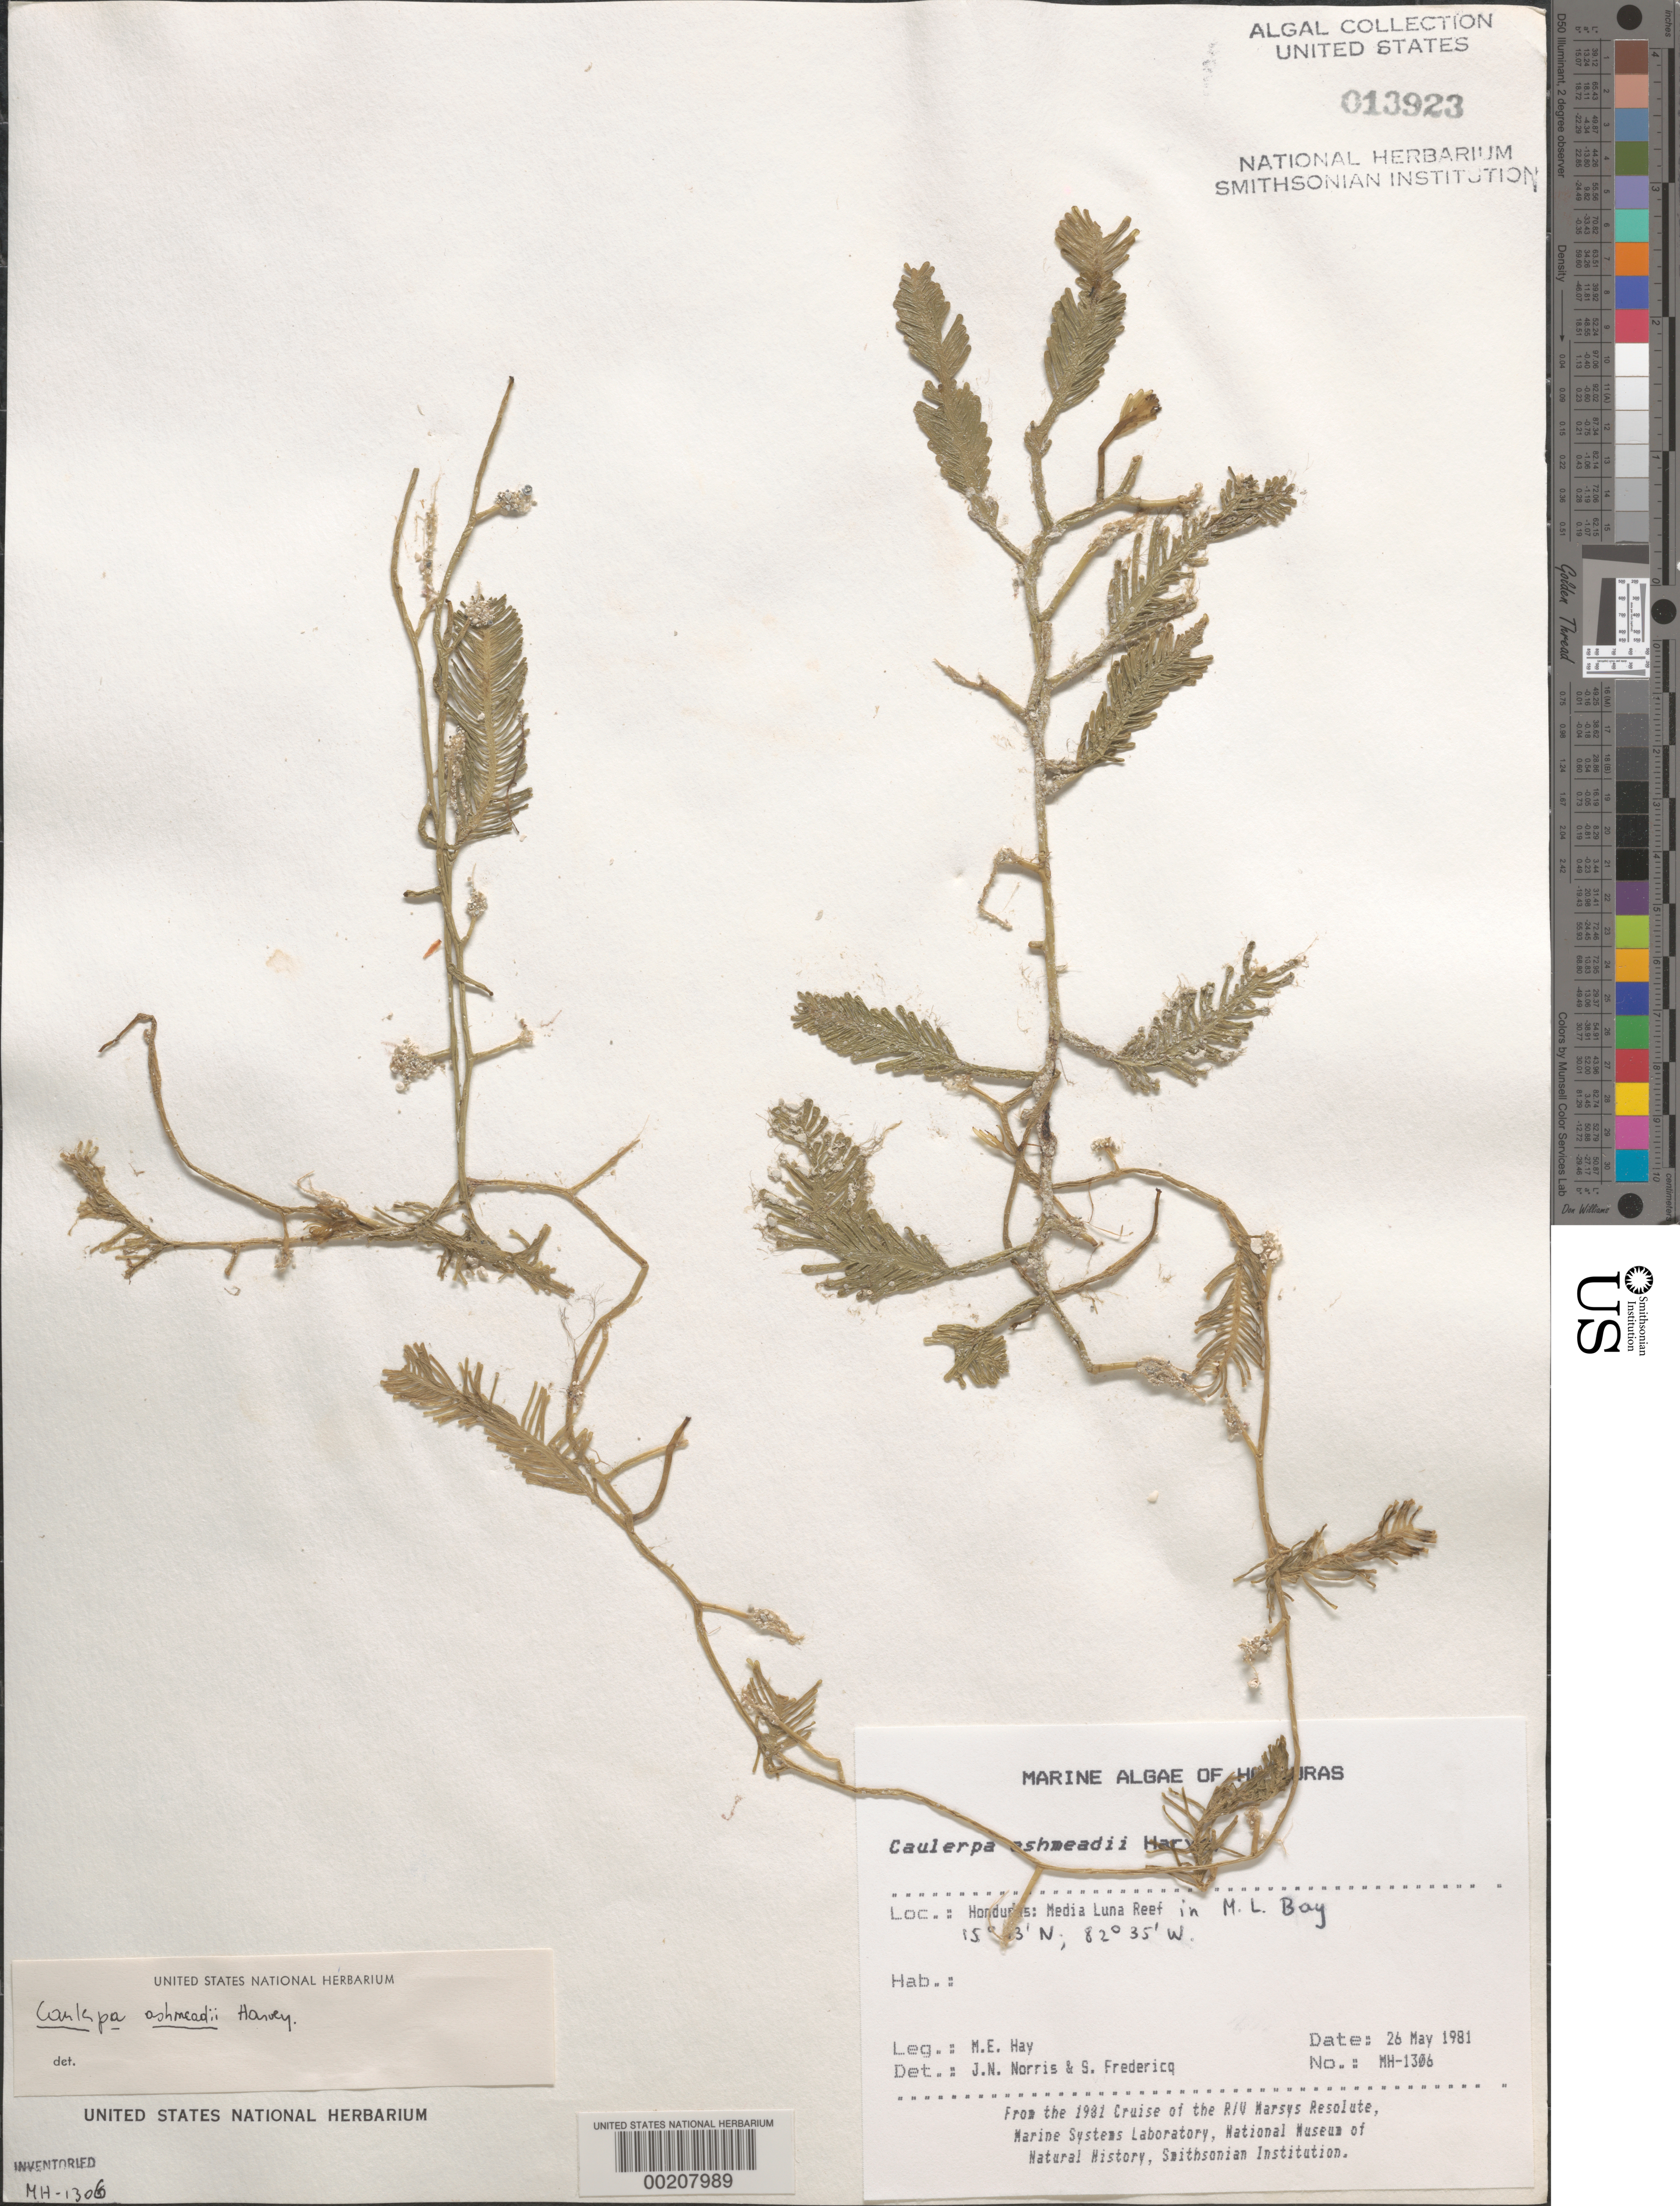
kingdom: Plantae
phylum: Chlorophyta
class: Ulvophyceae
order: Bryopsidales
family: Caulerpaceae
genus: Caulerpa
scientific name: Caulerpa ashmeadii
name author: Harv.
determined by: Norris, J. N.; Fredericq, S.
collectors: M. E. Hay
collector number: MEH-1306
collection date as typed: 26 May 1981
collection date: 1981-05-26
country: Honduras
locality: Media Luna Reef, Media Luna Bay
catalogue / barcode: US 13923